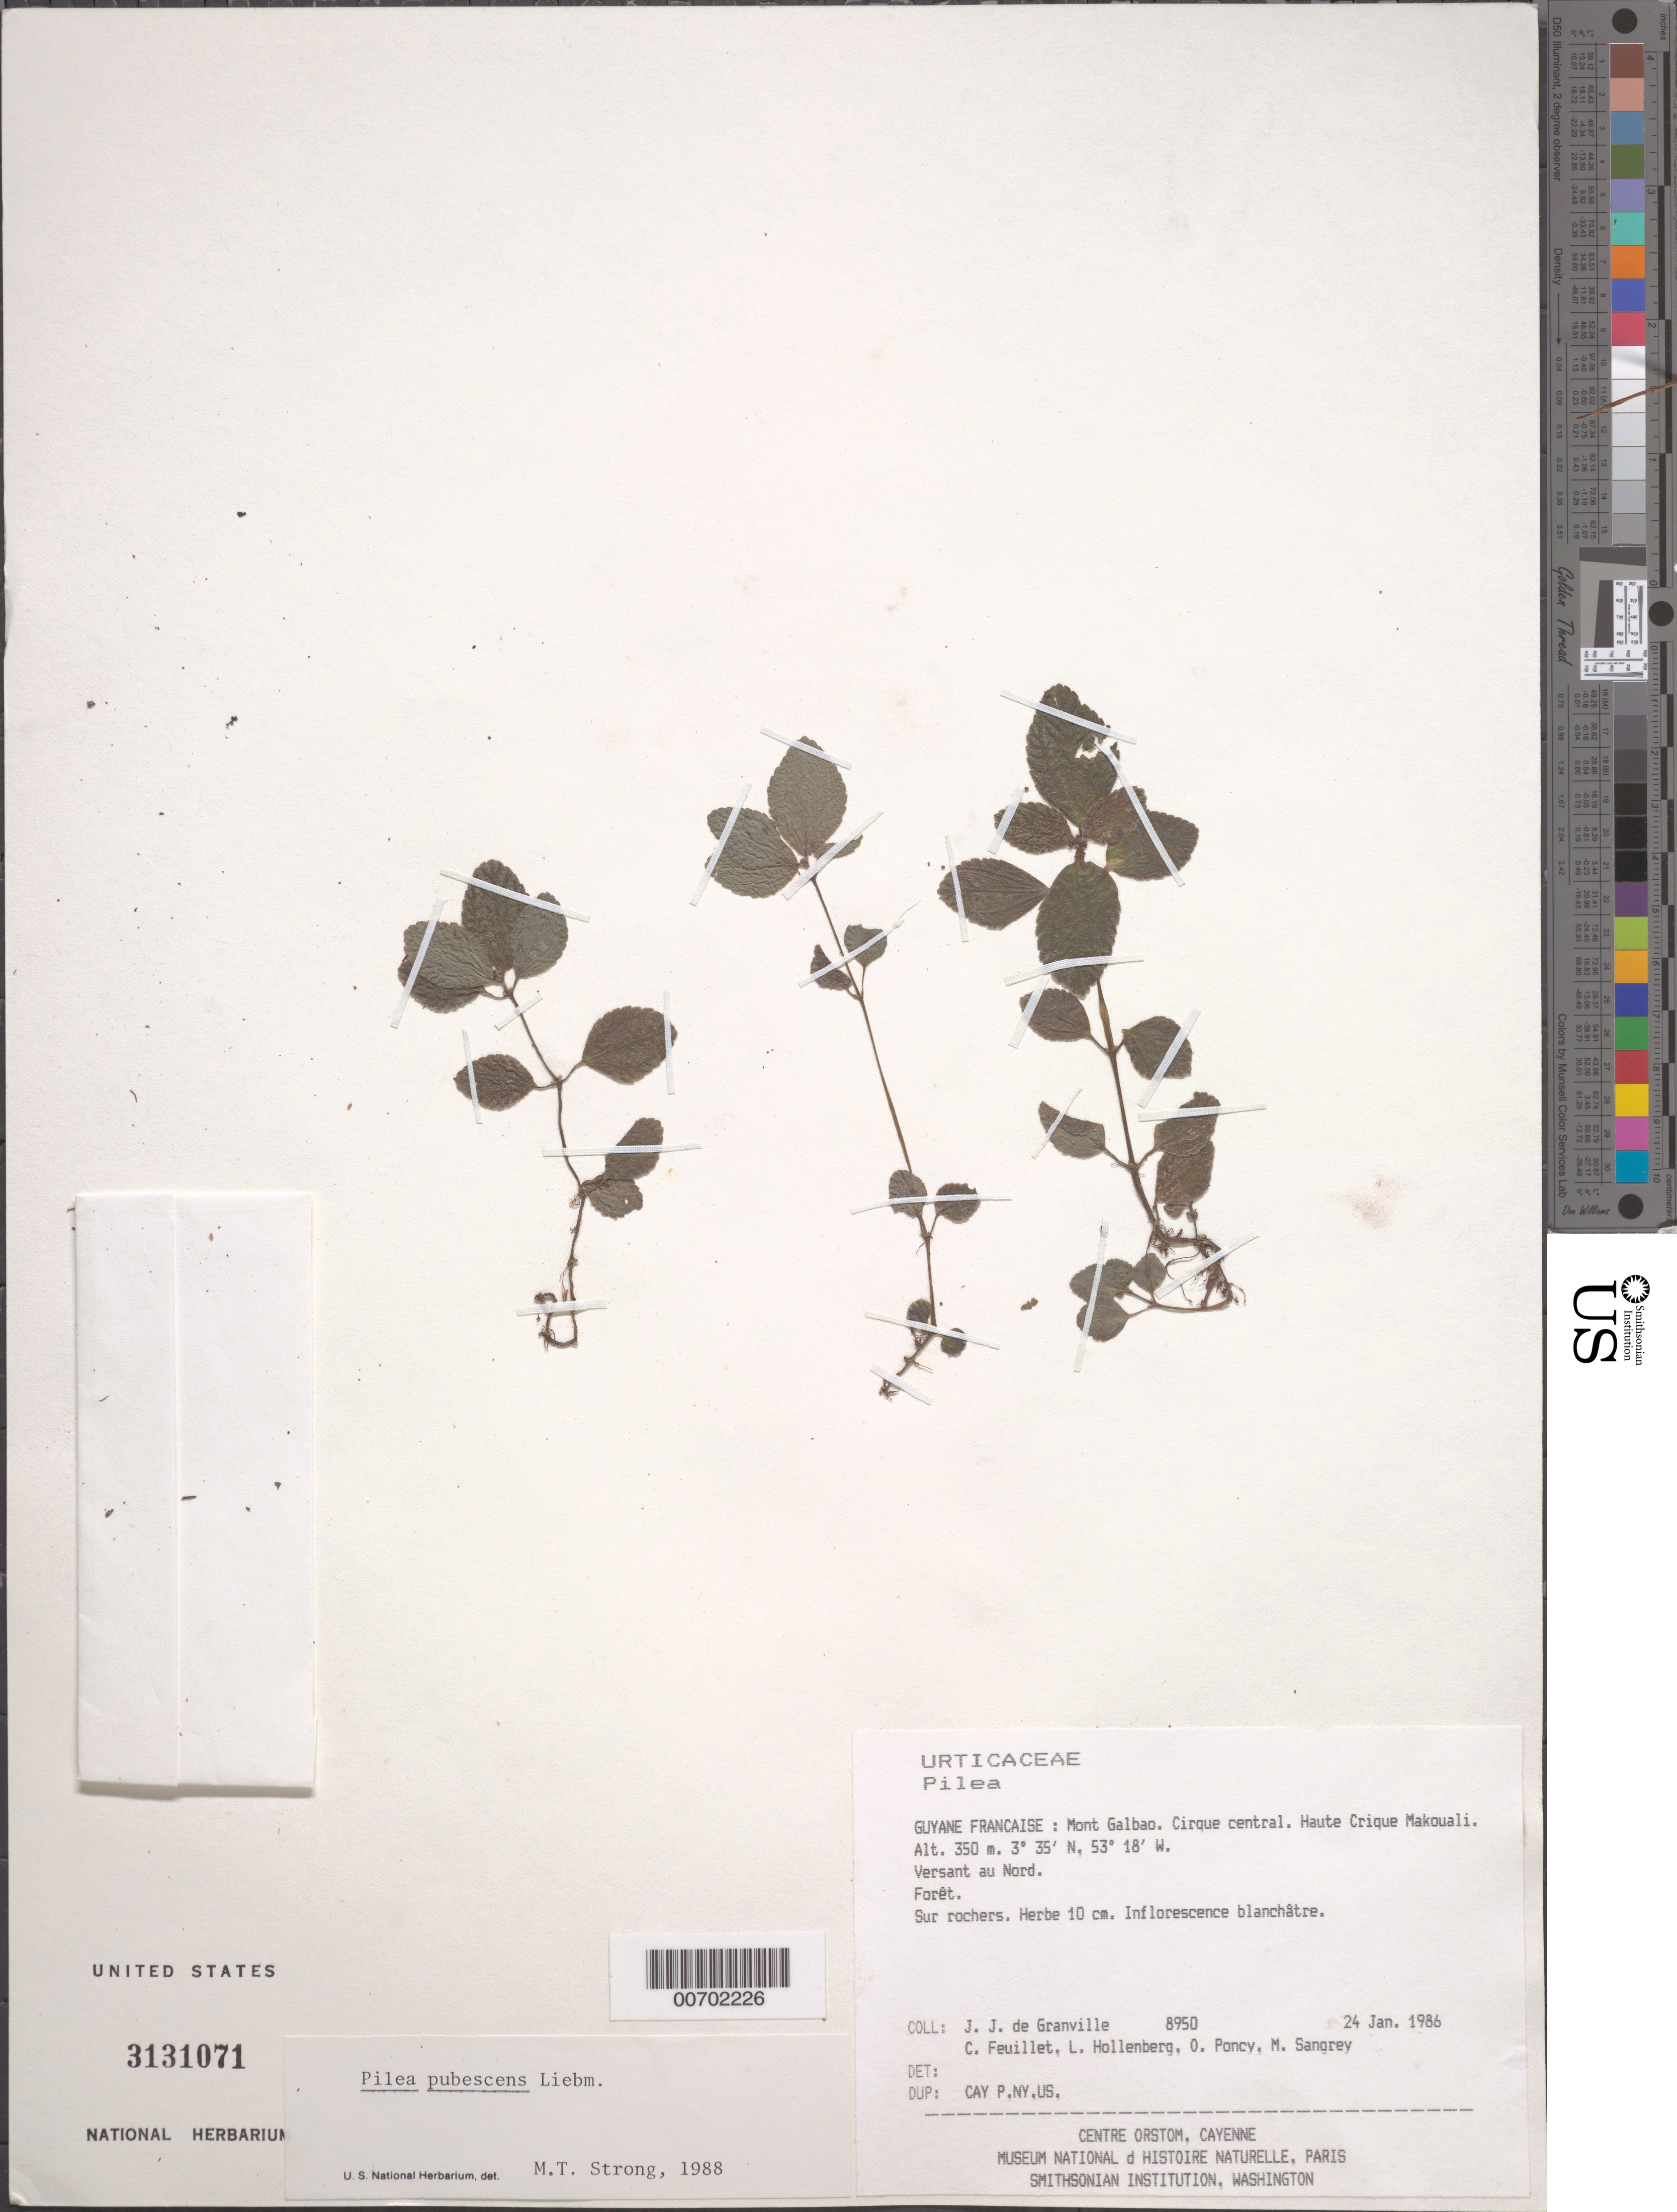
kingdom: Plantae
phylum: Tracheophyta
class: Magnoliopsida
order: Rosales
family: Urticaceae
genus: Pilea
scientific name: Pilea pubescens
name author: Liebm.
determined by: Strong, M. T., (US), Smithsonian Institution - National Museum of Natural History (UNITED STATES)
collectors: J.-J. de Granville, C. Feuillet, L. Hollenberg, O. Poncy & M. S. Sangrey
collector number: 8950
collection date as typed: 24-Jan-86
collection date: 1986-01-24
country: French Guiana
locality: Mont Galbao. Crique central. Haute Crique Makouali. Versant au Nord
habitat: Forêt, sur rochers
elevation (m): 350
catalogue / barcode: US 3131071